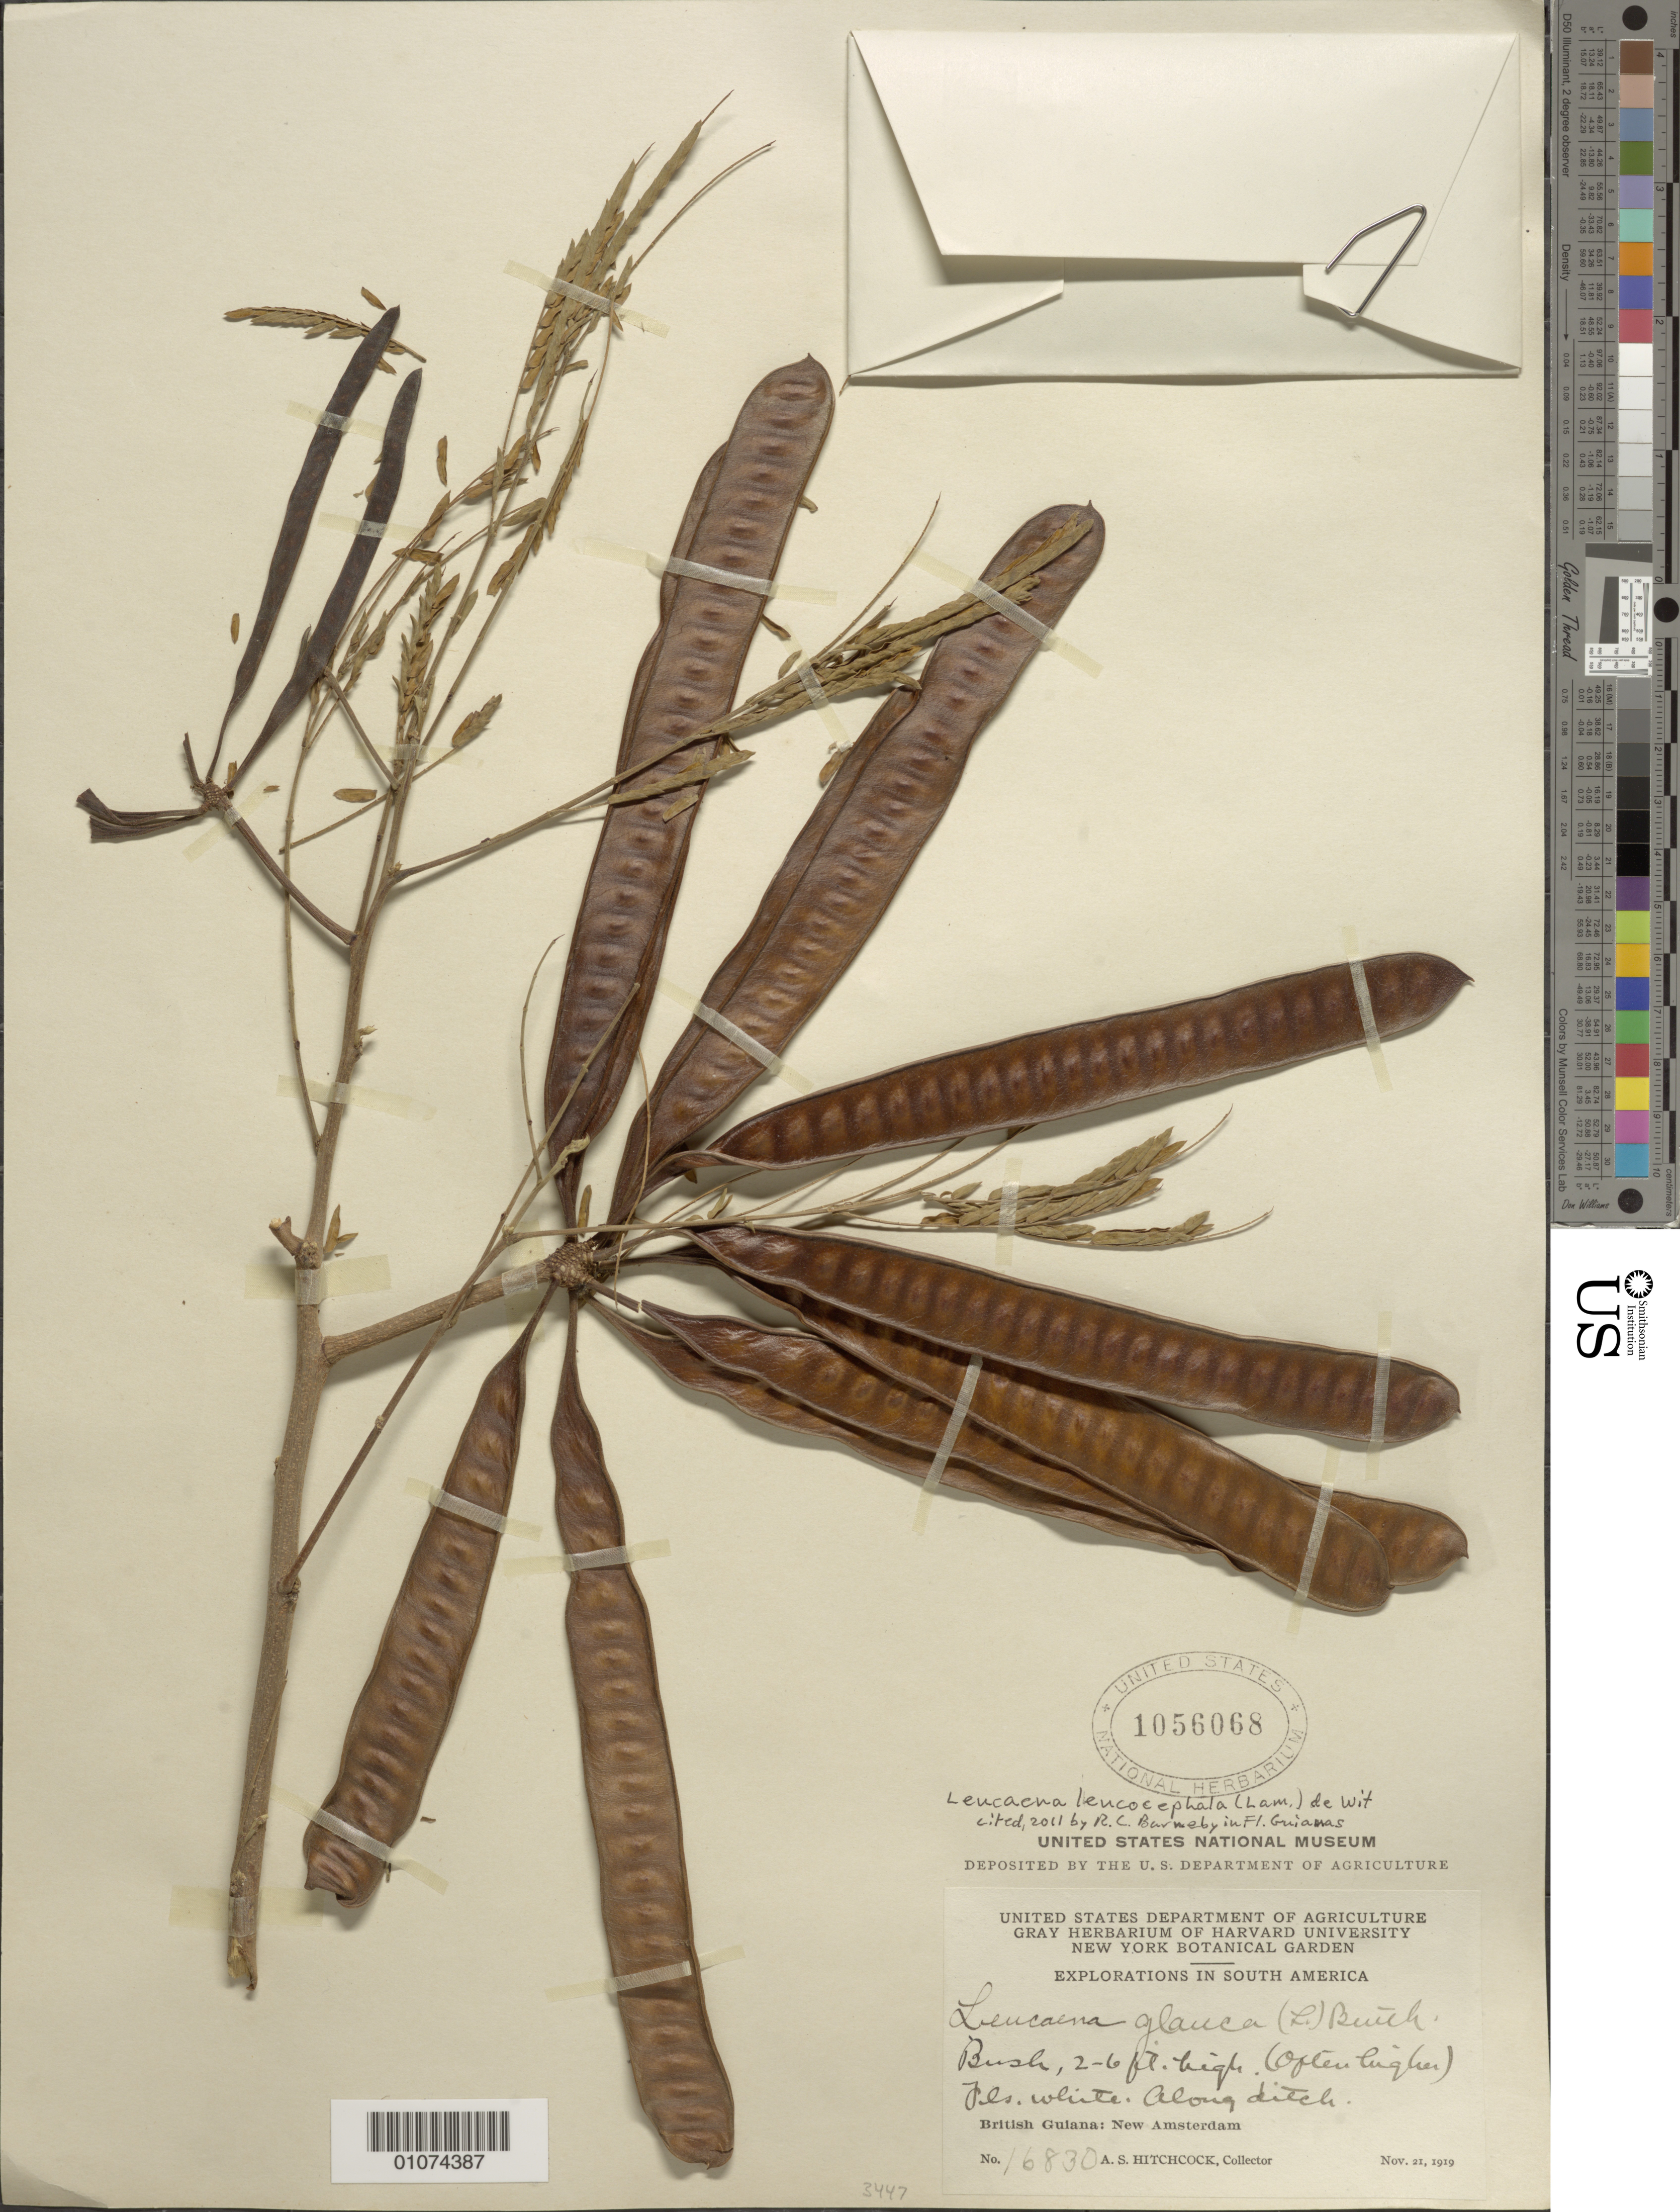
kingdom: Plantae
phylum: Tracheophyta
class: Magnoliopsida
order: Fabales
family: Fabaceae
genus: Leucaena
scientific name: Leucaena leucocephala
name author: (Lam.) de Wit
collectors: A. S. Hitchcock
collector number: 16830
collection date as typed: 21-Nov-19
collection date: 1919-11-21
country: Guyana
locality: New Amsterdam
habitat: Along ditch.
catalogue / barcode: US 1056068